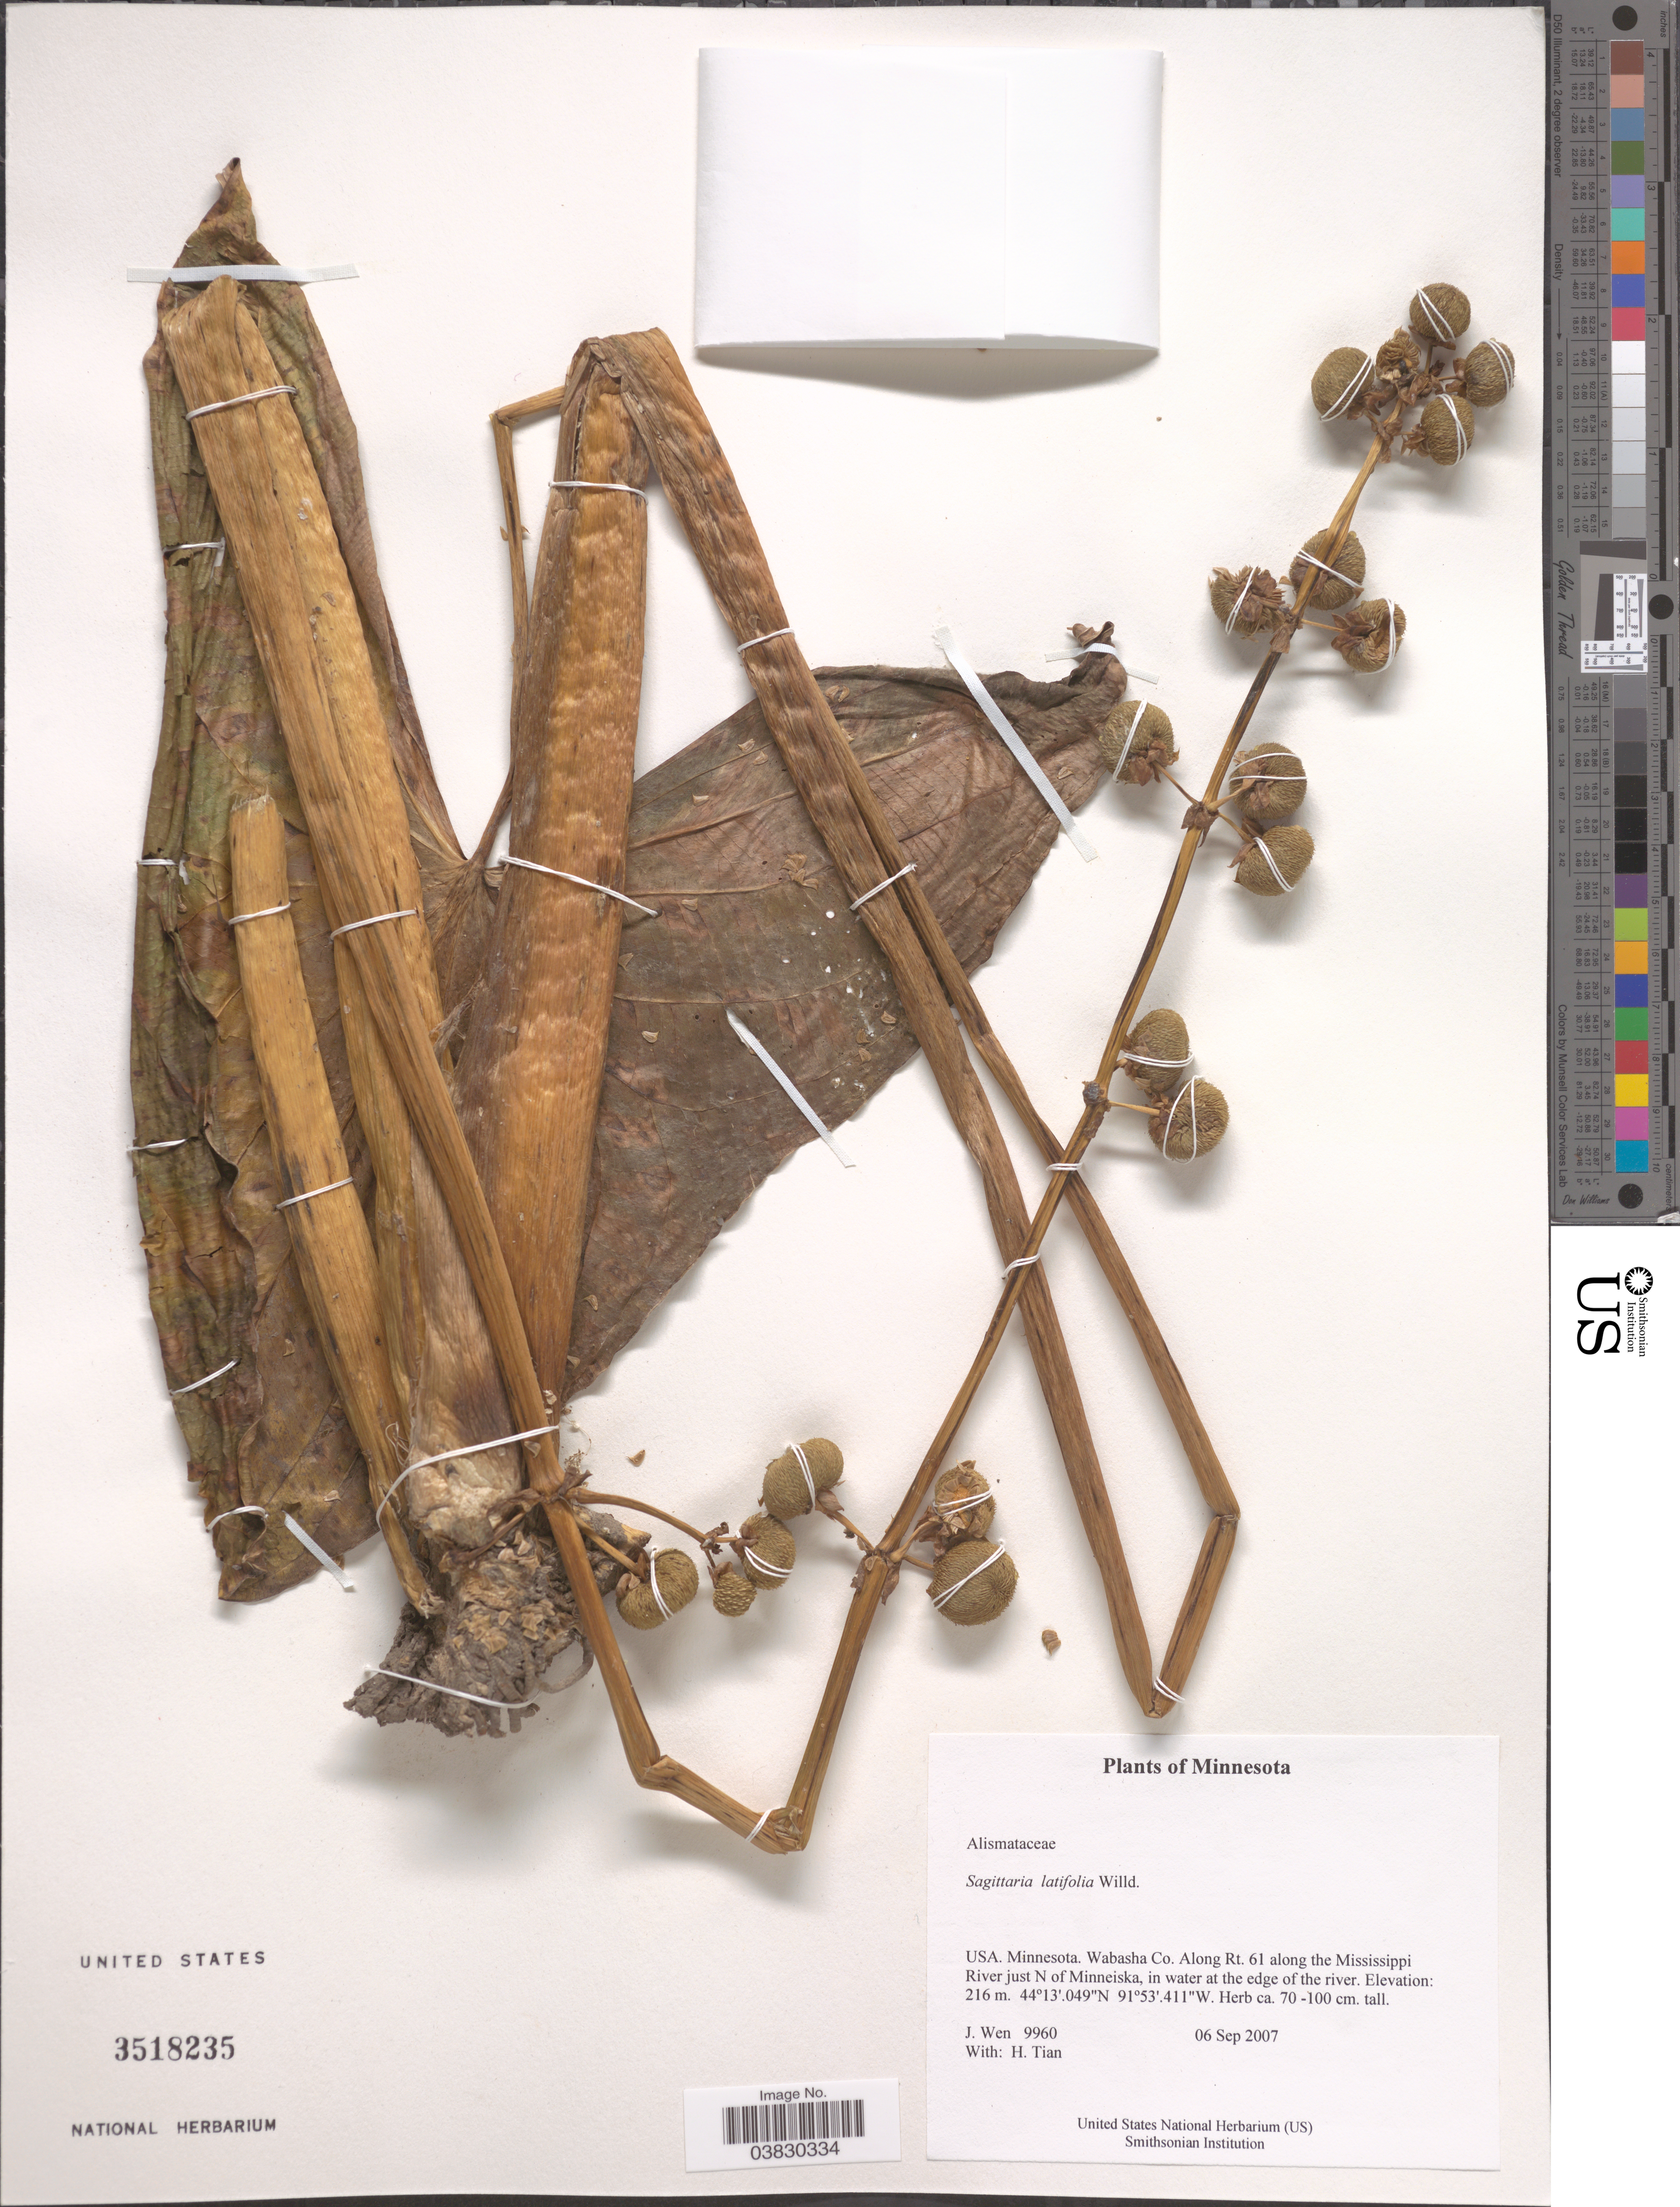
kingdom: Plantae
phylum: Tracheophyta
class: Liliopsida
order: Alismatales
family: Alismataceae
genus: Sagittaria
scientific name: Sagittaria latifolia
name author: Willd.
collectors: J. Wen & H. Tian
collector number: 9960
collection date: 2007-09-06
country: United States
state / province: Minnesota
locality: Wabasha Co. Along Rt. 61 along the Mississippi River just N of Minneiska, in water at the edge of the river.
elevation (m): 216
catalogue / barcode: US 3518235